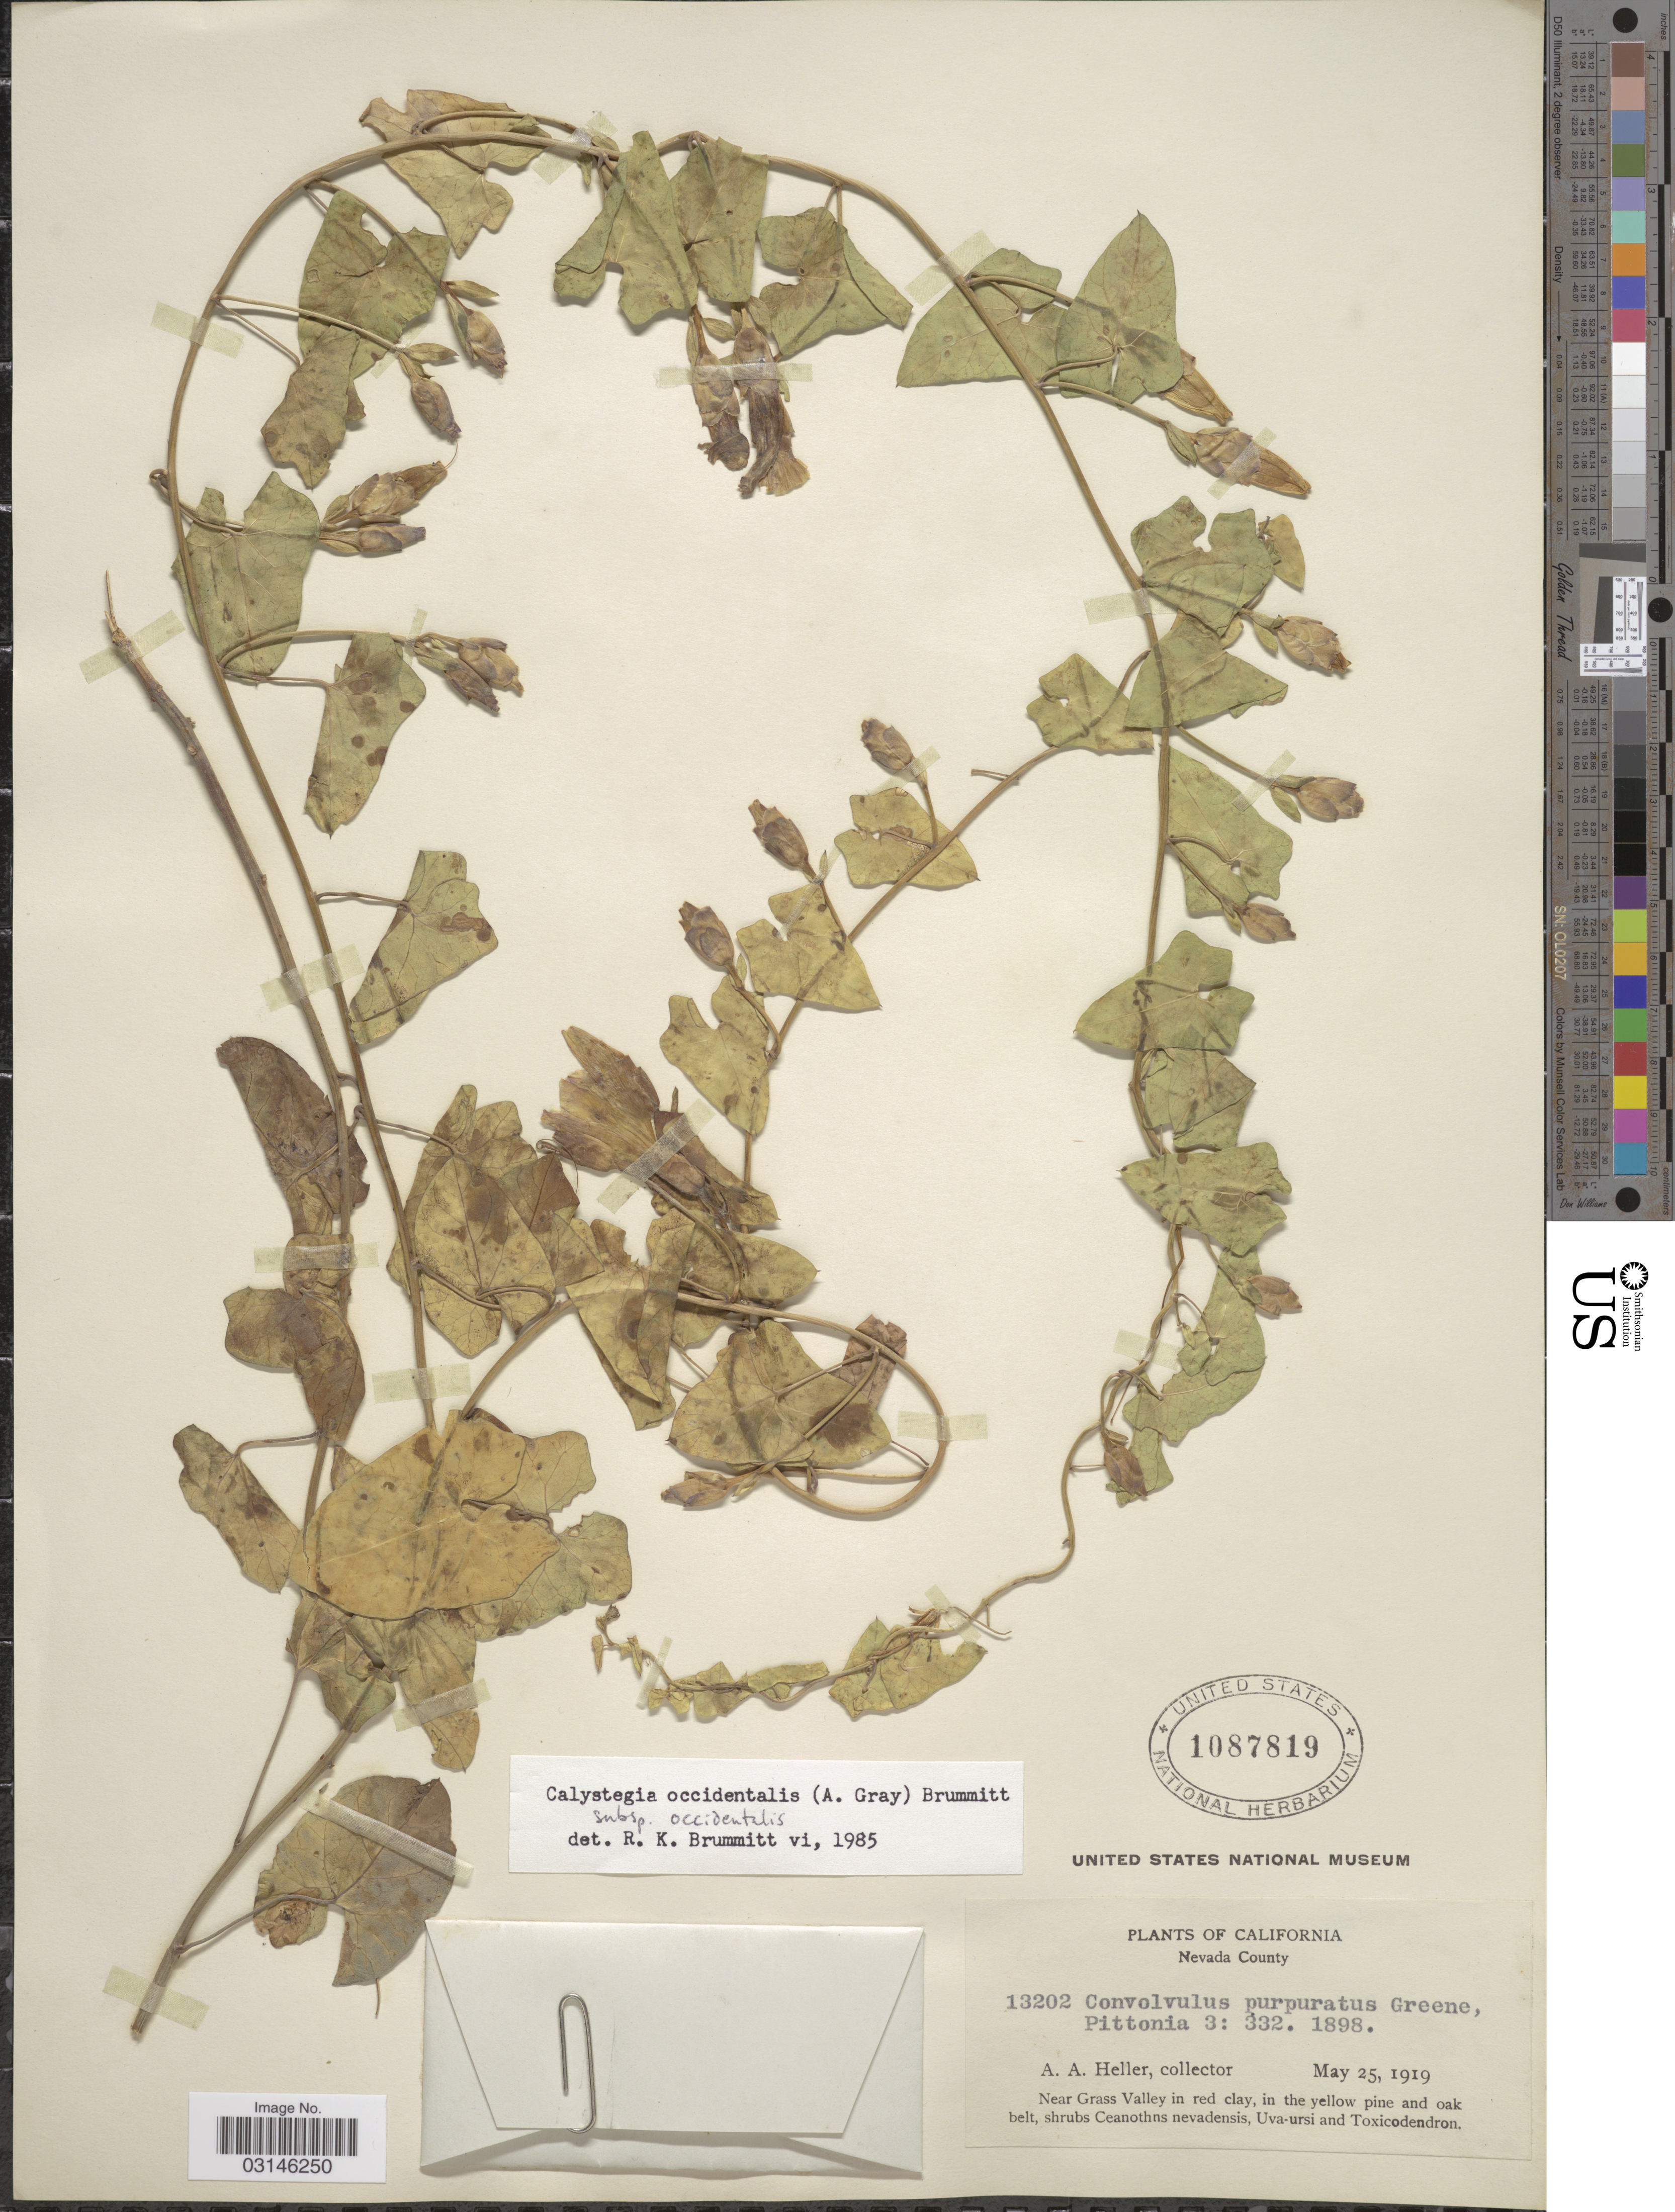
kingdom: Plantae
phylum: Tracheophyta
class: Magnoliopsida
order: Solanales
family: Convolvulaceae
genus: Calystegia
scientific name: Calystegia occidentalis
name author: (A. Gray) Brummitt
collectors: A. A. Heller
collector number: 13202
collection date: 1919-05-25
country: United States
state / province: California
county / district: Nevada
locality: Nevada County, Near Grass Valley in red clay.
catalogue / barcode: US 1087819